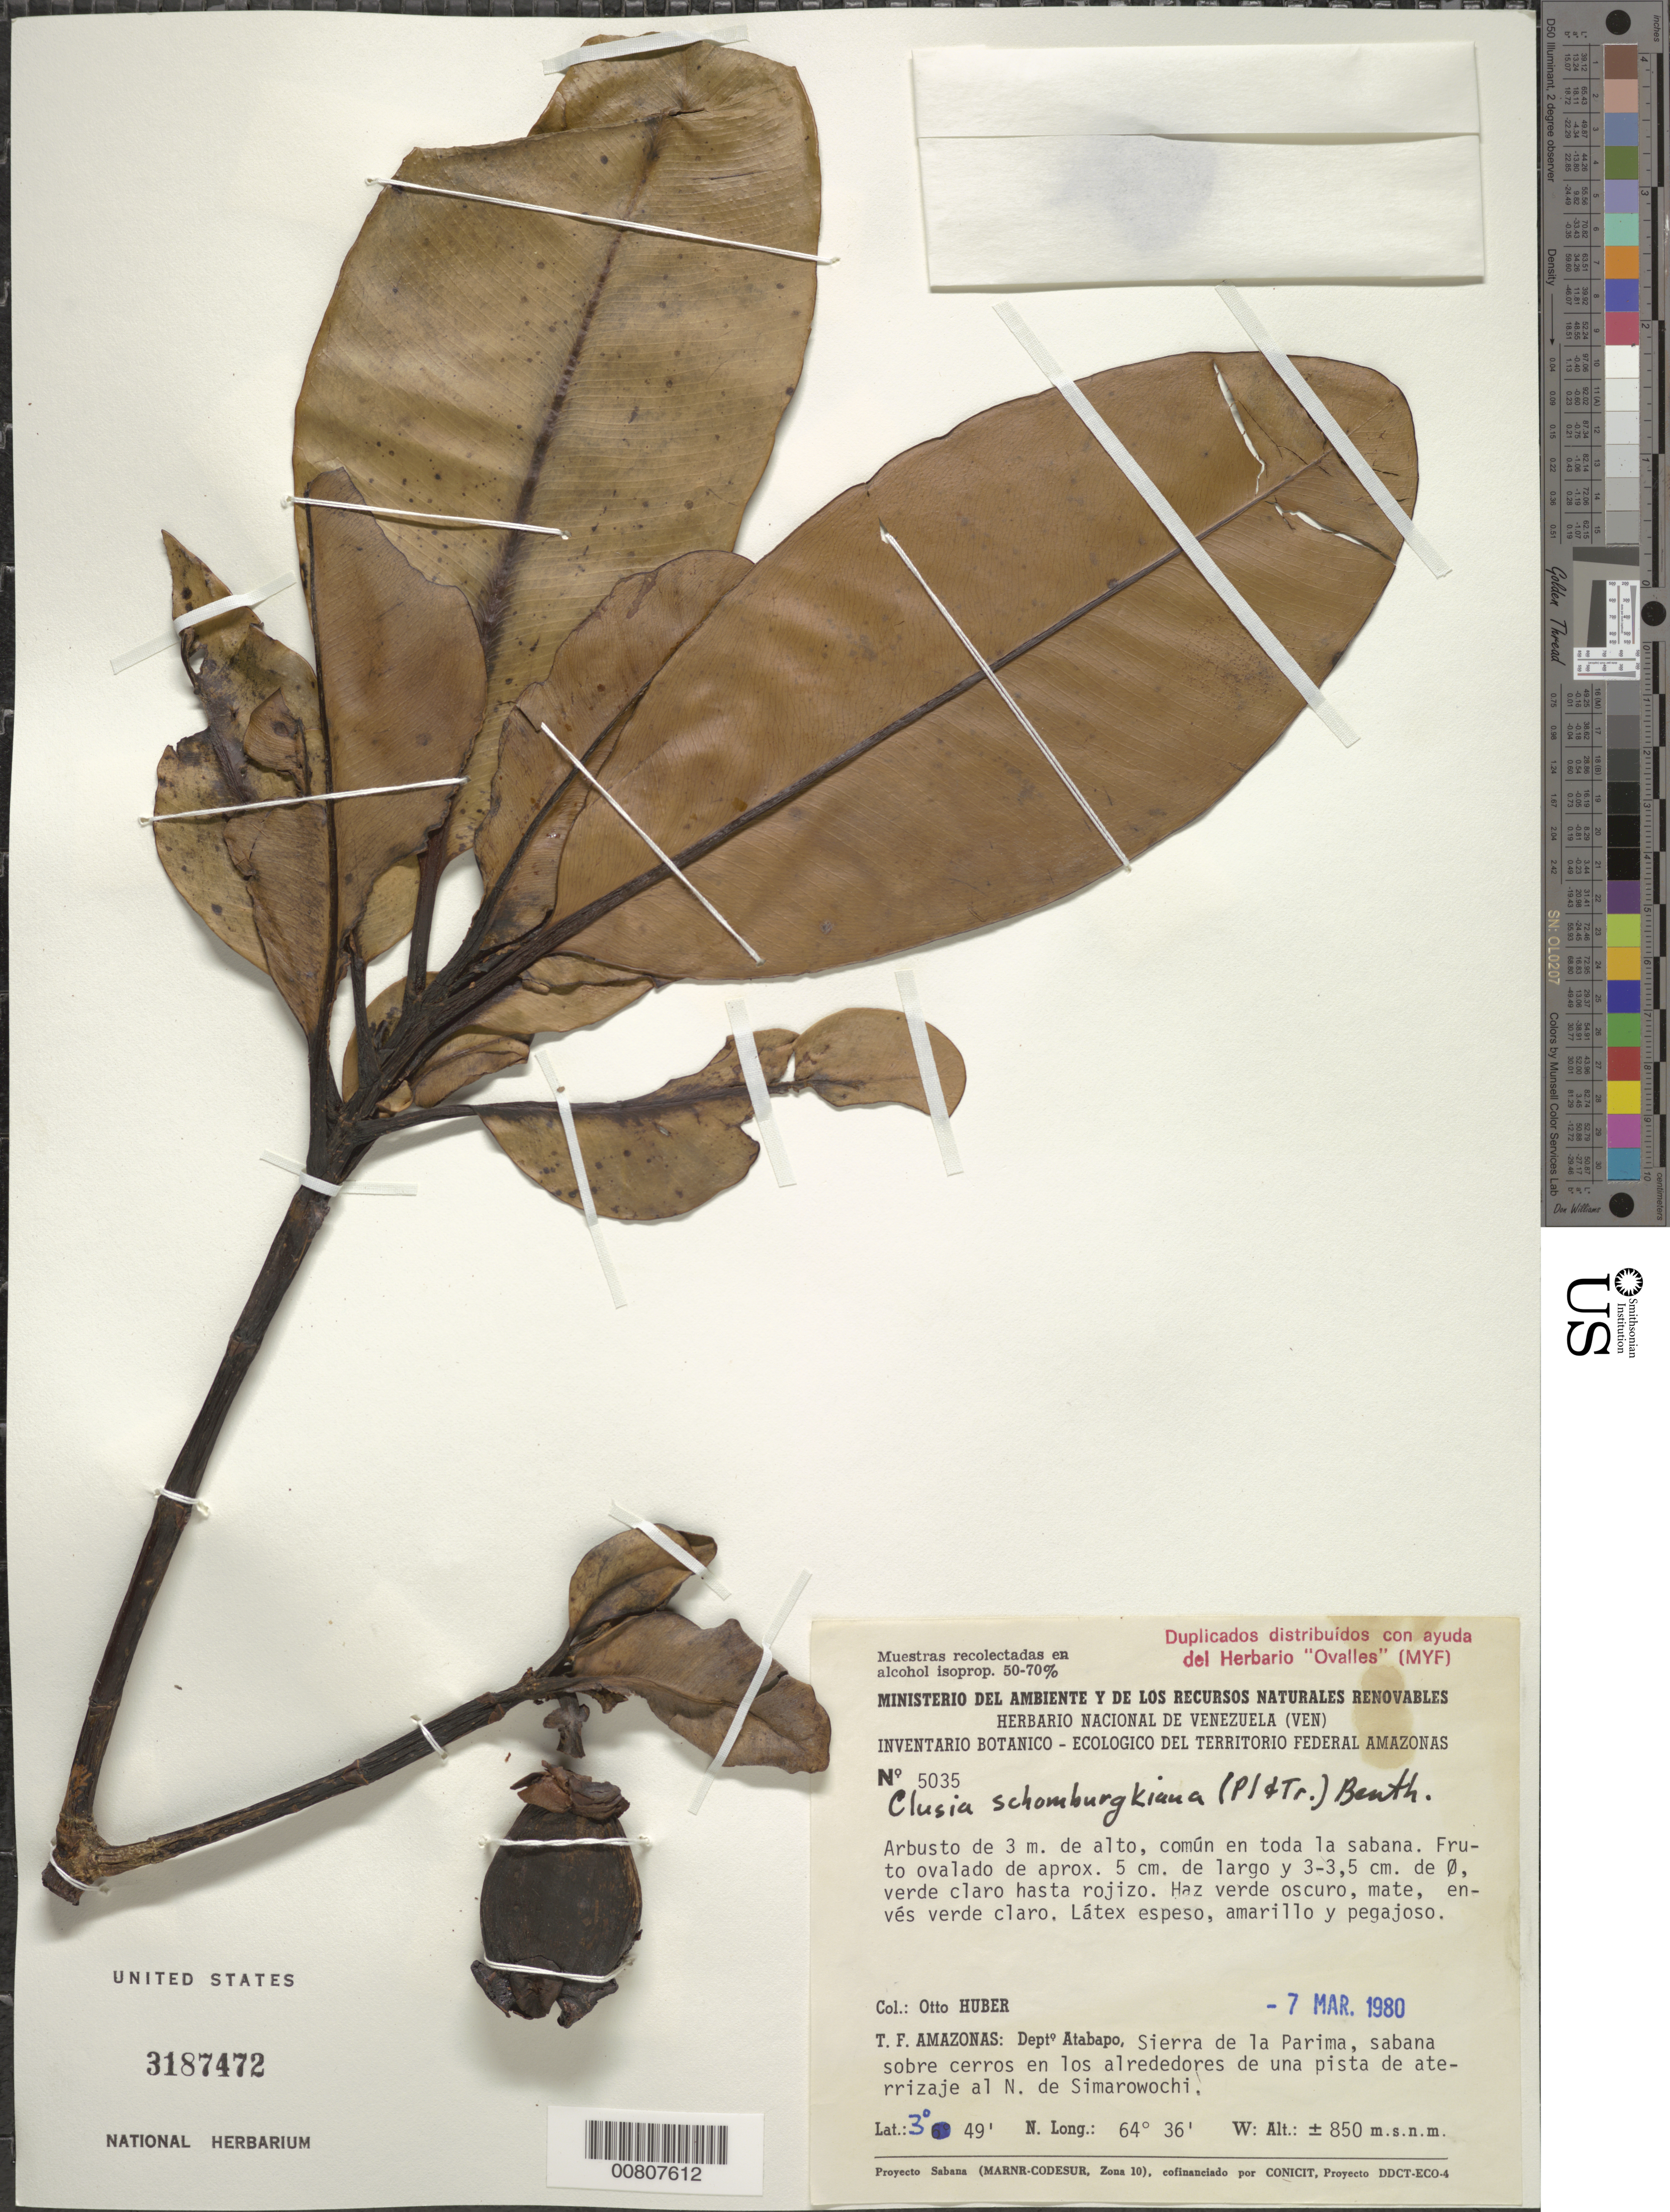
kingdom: Plantae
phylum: Tracheophyta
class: Magnoliopsida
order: Malpighiales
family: Clusiaceae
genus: Clusia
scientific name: Clusia schomburgkiana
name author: (Planch. & Triana) Benth. ex Engl.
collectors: O. Huber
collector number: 5035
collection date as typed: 7-Mar-80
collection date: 1980-03-07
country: Venezuela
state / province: Amazonas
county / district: Atabapo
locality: Sierra de la Parima, N de Simarowochi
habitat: En toda la sabana. Sabana sobre cerros en los alrededores de una pista de aterrizaje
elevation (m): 850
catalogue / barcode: US 3187472